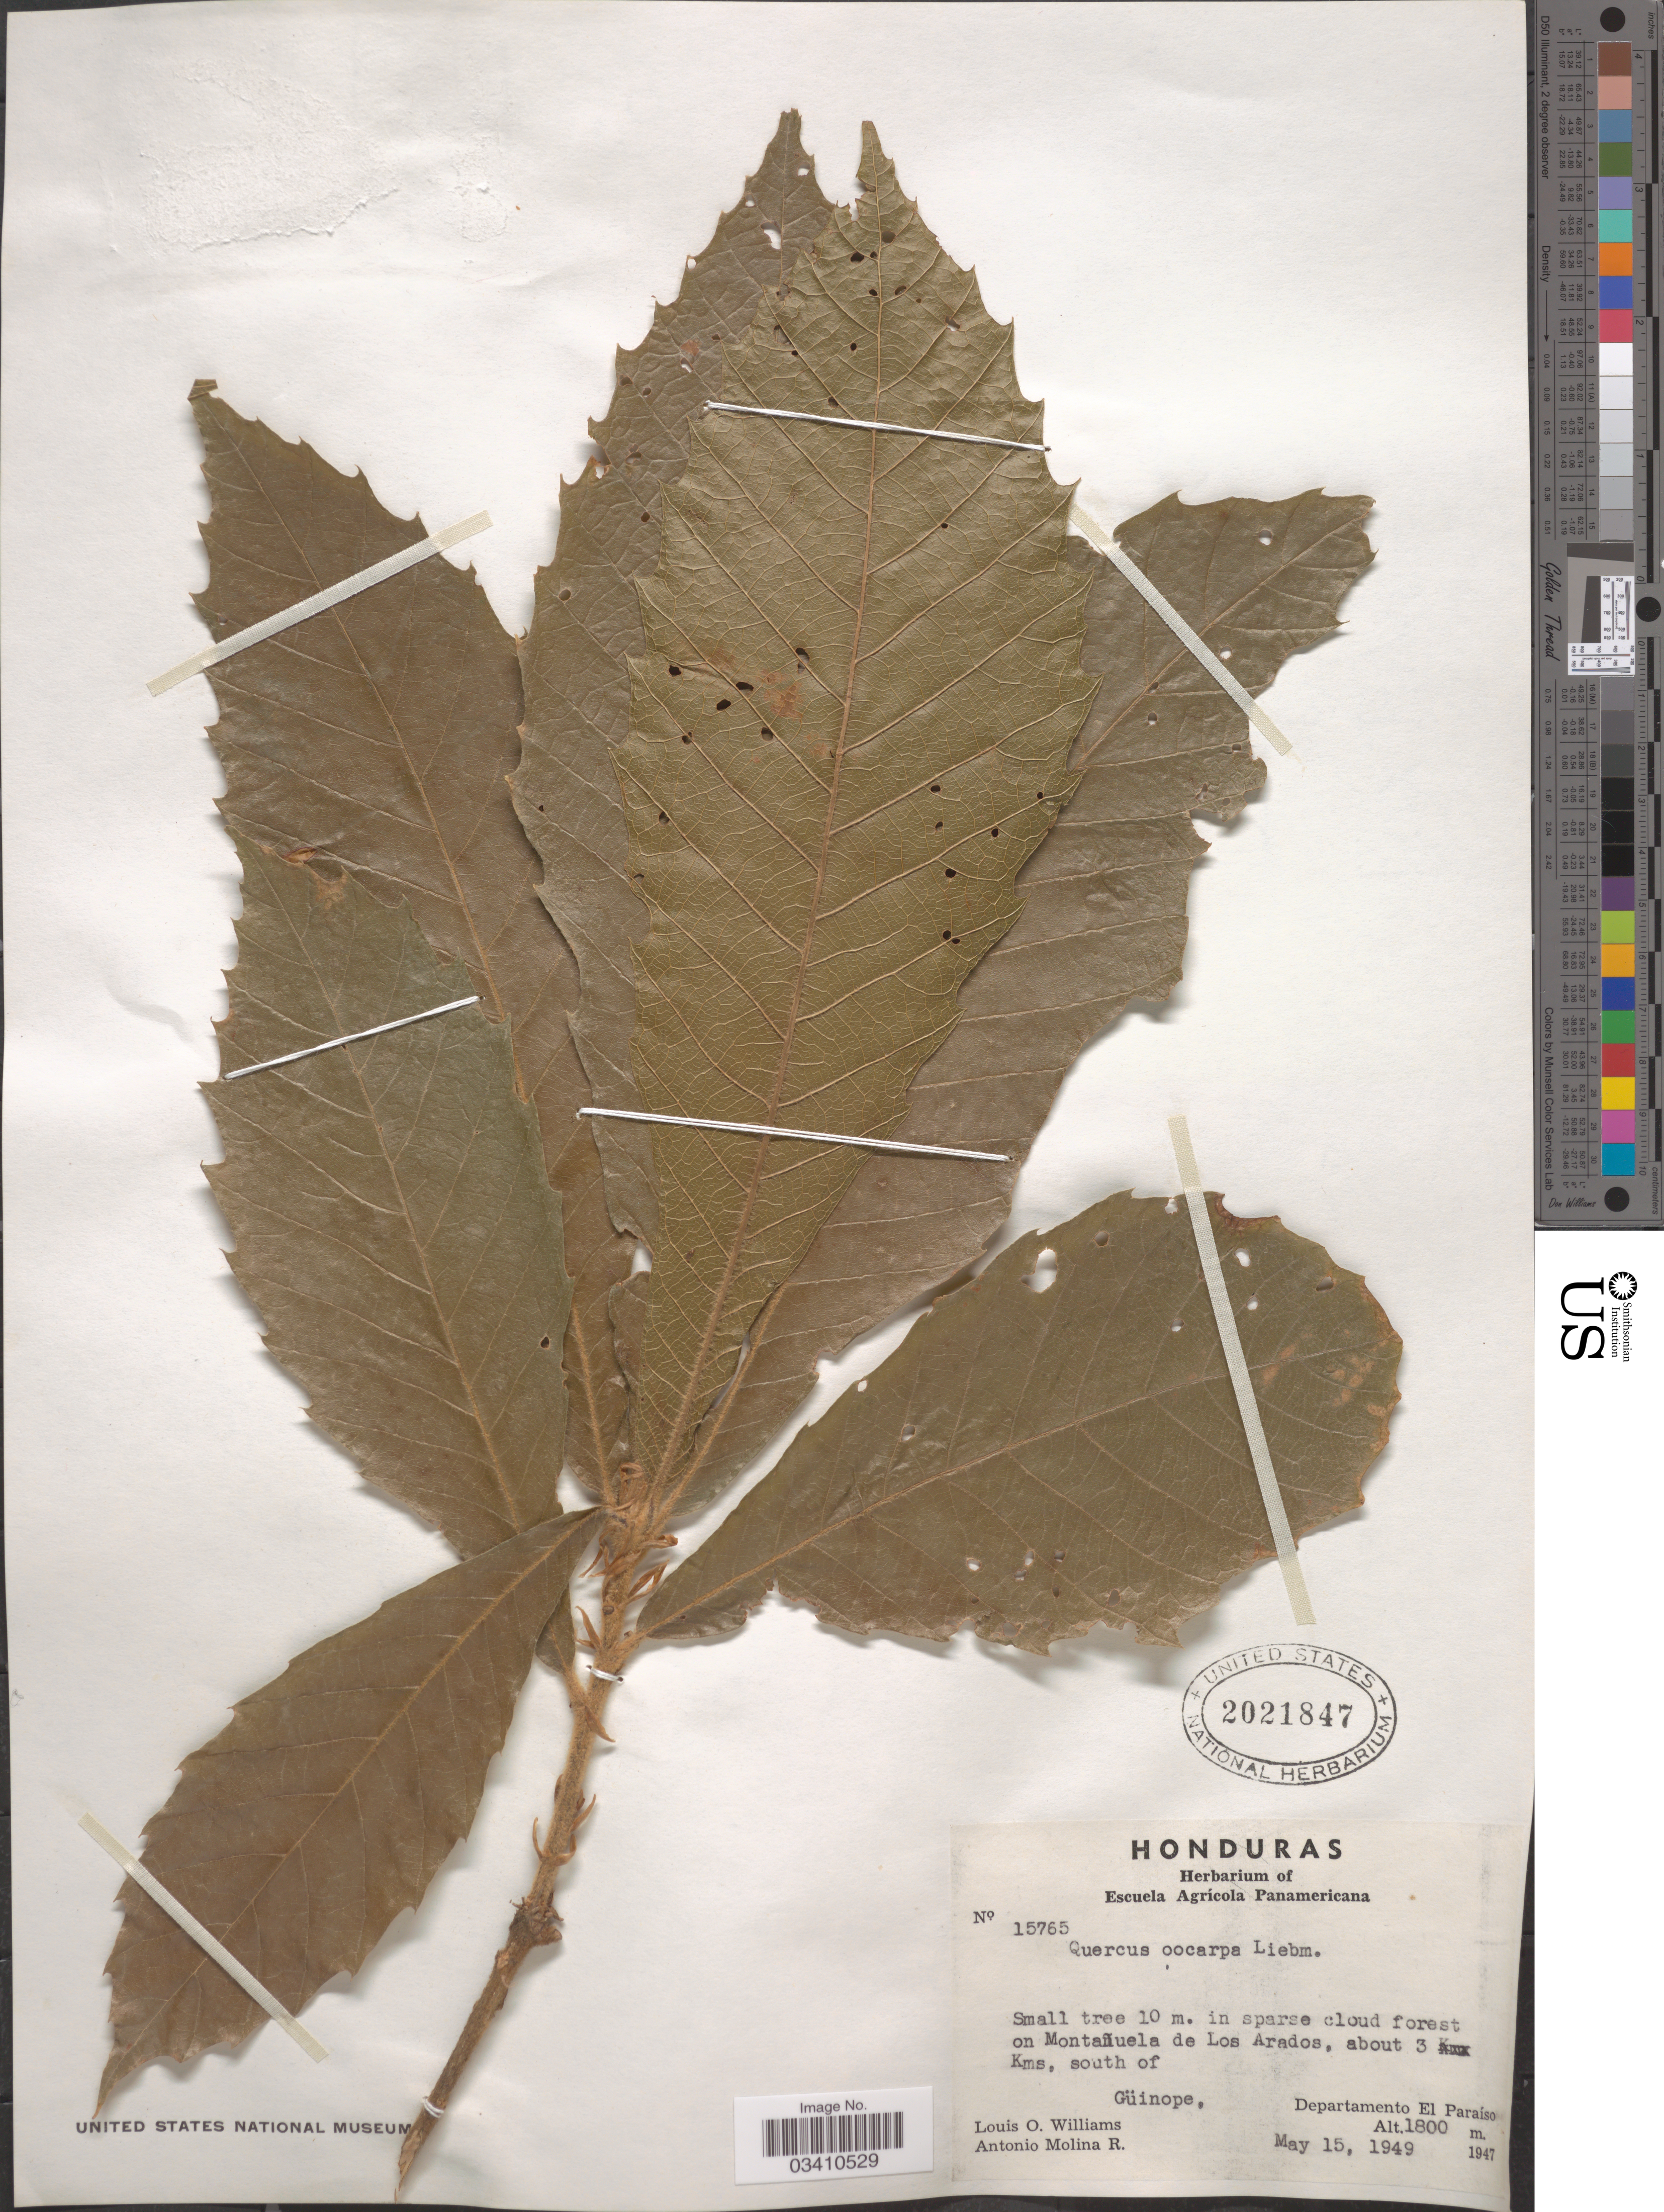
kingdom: Plantae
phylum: Tracheophyta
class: Magnoliopsida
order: Fagales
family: Fagaceae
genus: Quercus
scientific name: Quercus oocarpa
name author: Liebm.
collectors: L. O. Williams & A. Molina R.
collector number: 15765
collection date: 1949-05-15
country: Honduras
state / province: El Paraíso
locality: In sparse cloud forest on Montañuela de Los Arados, about 3 Kms, south of Güinope, Departamento El Paraíso.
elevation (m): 1800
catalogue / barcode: US 2021847